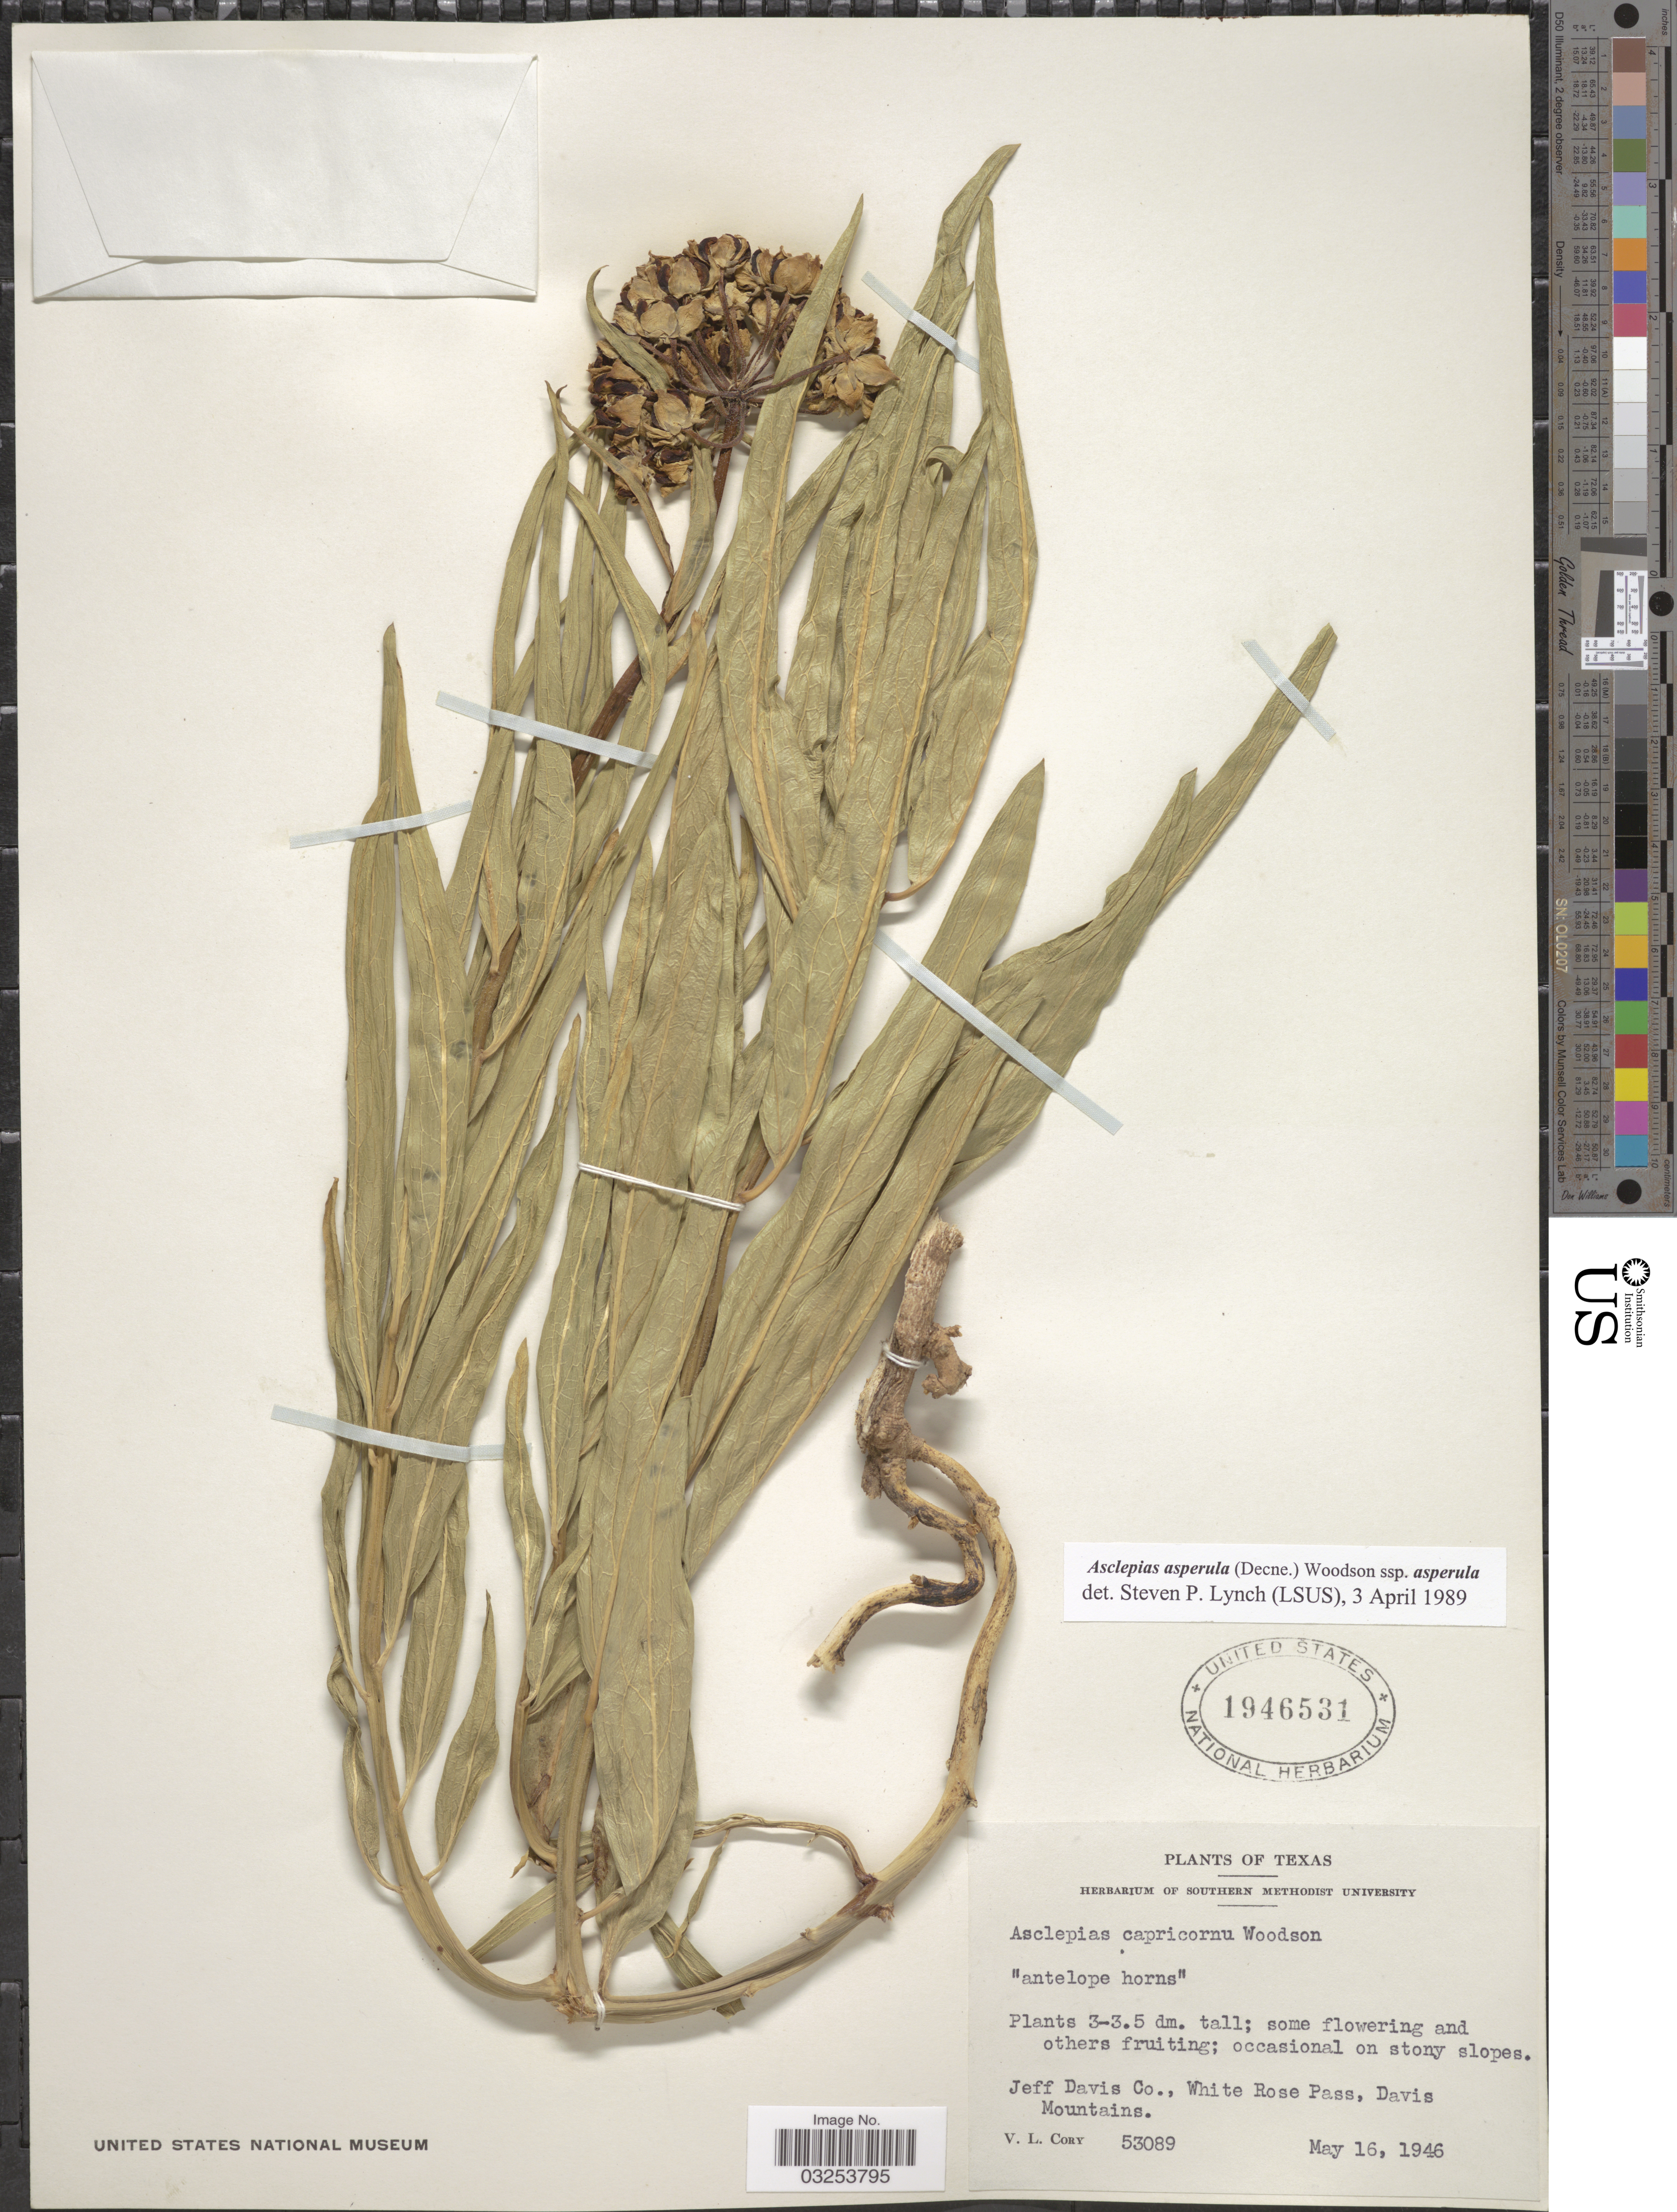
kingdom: Plantae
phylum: Tracheophyta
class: Magnoliopsida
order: Gentianales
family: Apocynaceae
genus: Asclepias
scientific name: Asclepias asperula subsp. asperula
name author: (Decne.) Woodson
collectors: V. Cory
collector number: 53089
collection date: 1946-05-16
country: United States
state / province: Texas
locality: Jeff Davis Co., White Rose Pass, Davis Mountains.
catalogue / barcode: US 1946531